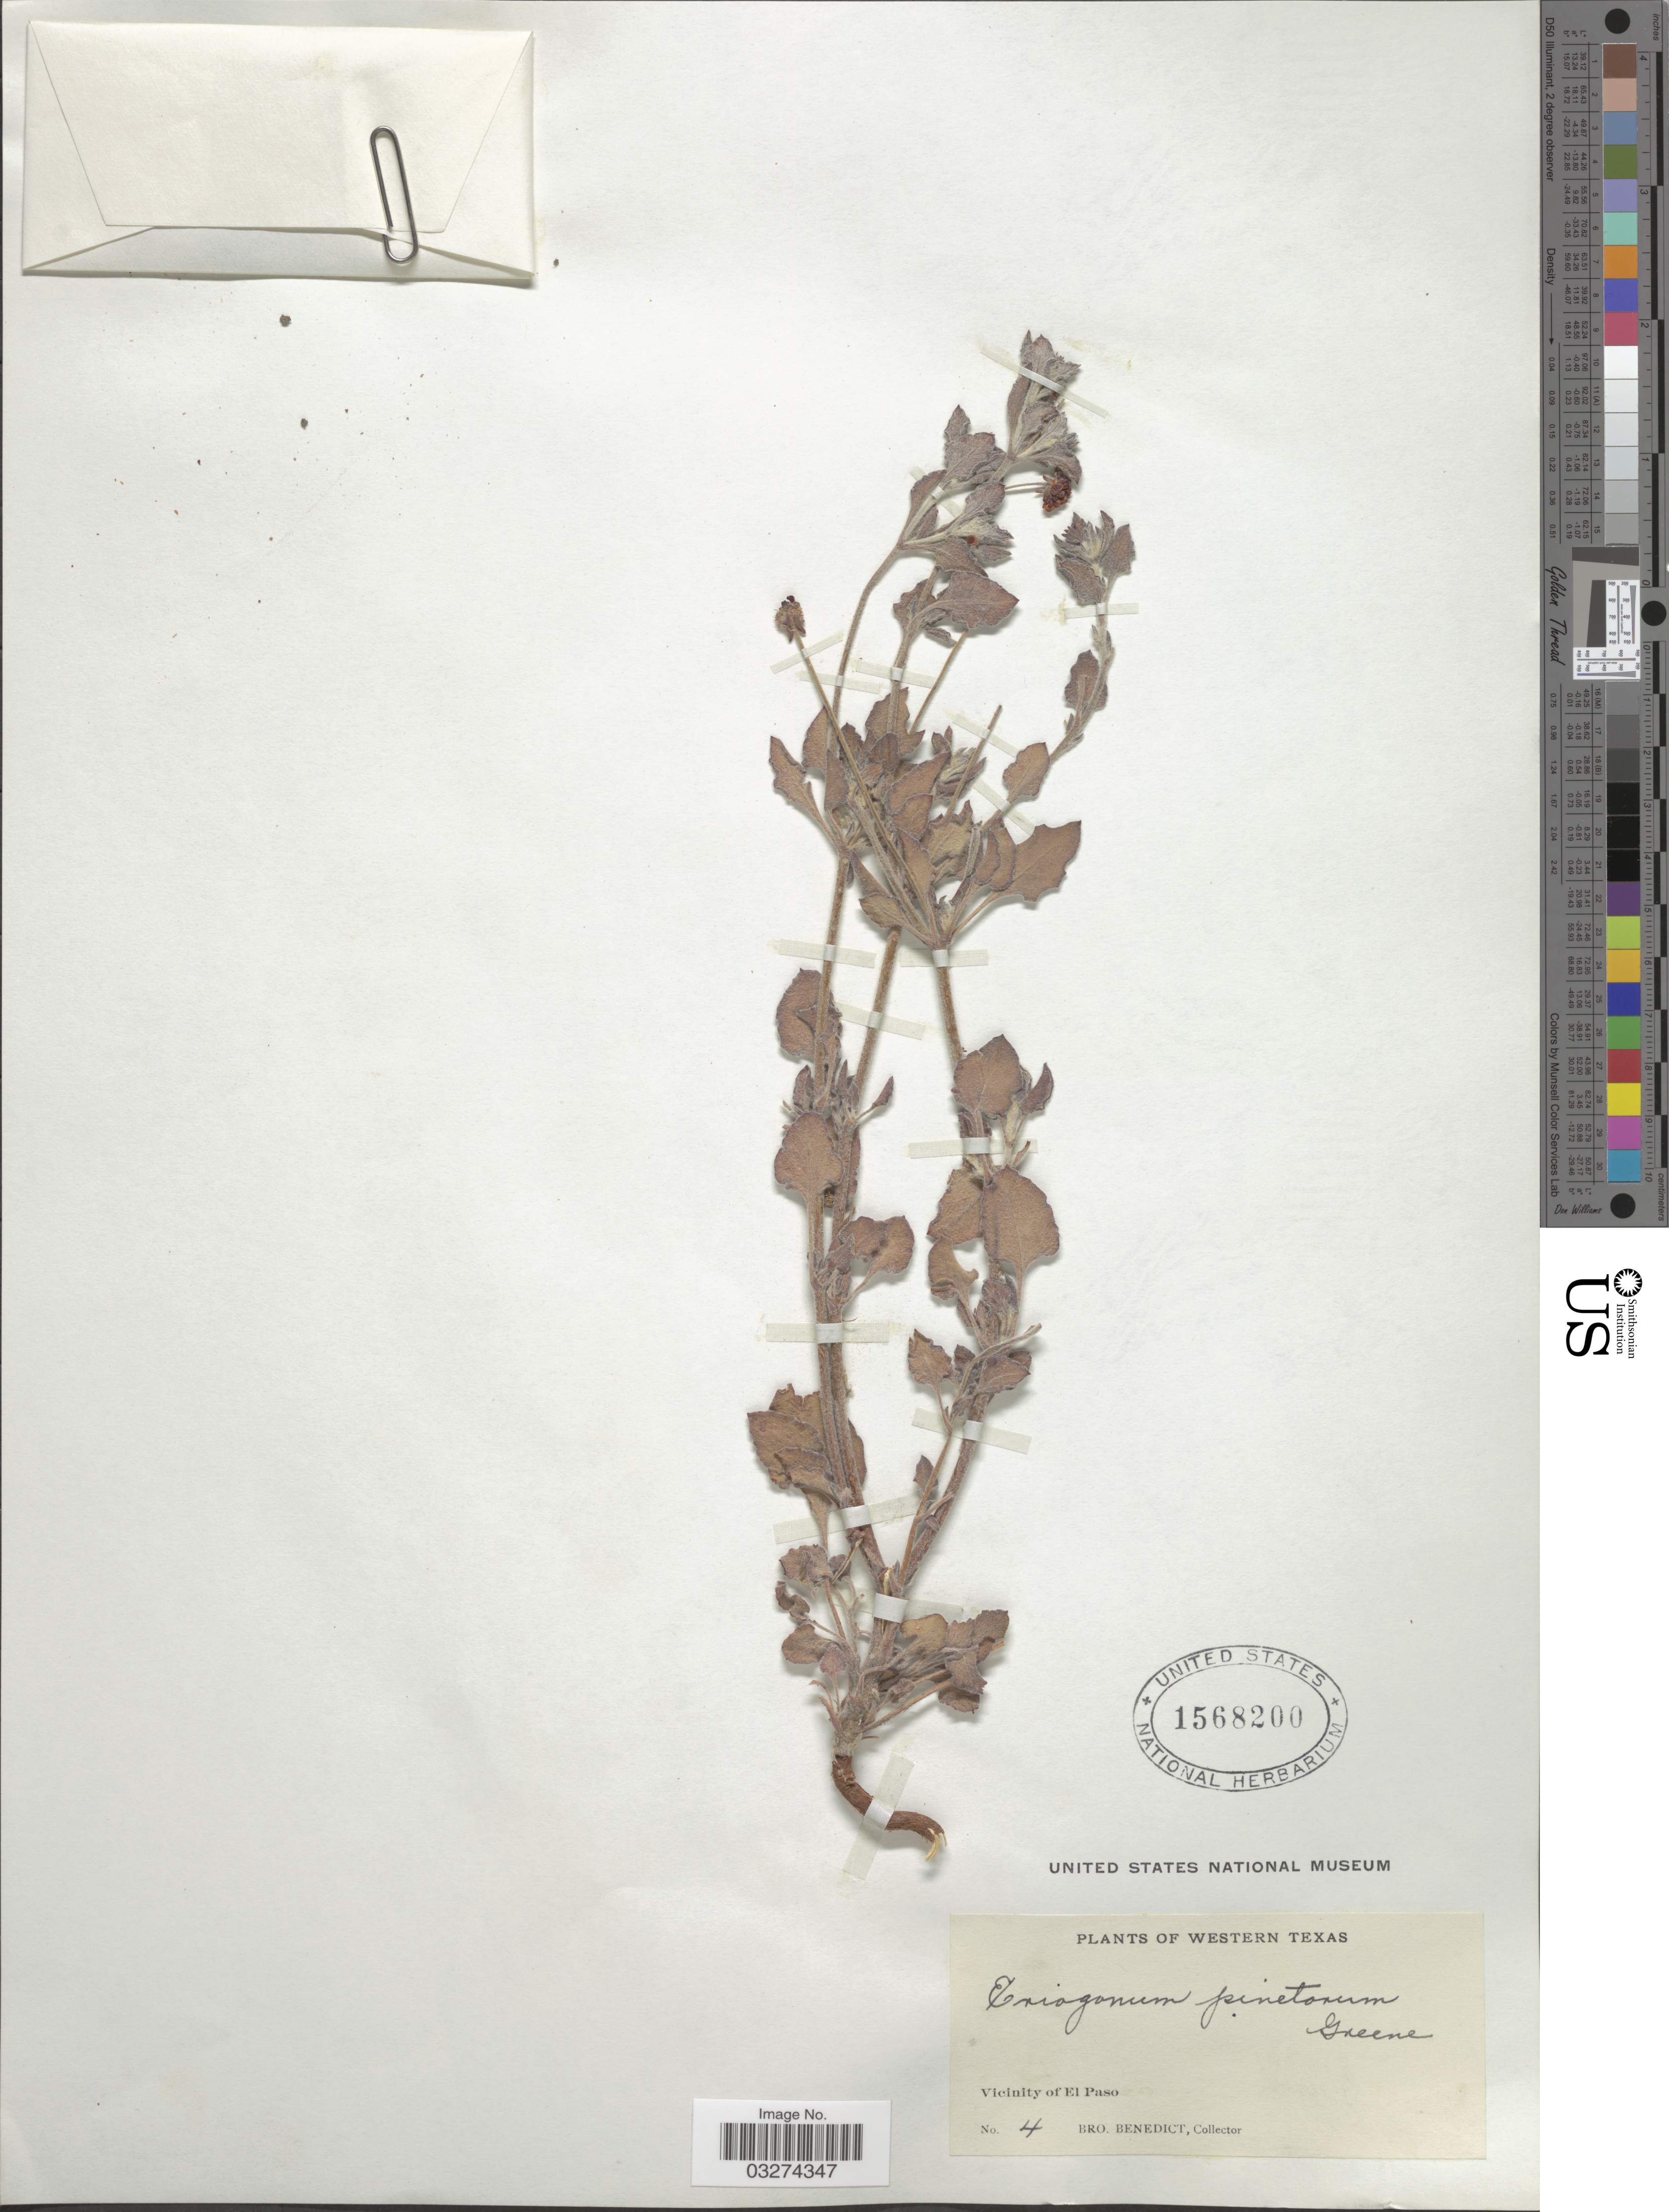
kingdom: Plantae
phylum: Tracheophyta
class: Magnoliopsida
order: Caryophyllales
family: Polygonaceae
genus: Eriogonum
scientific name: Eriogonum abertianum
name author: Torr.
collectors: Bro. Benedict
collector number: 4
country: United States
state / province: Texas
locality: Western Texas, Vicinity of El Paso.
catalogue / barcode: US 1568200